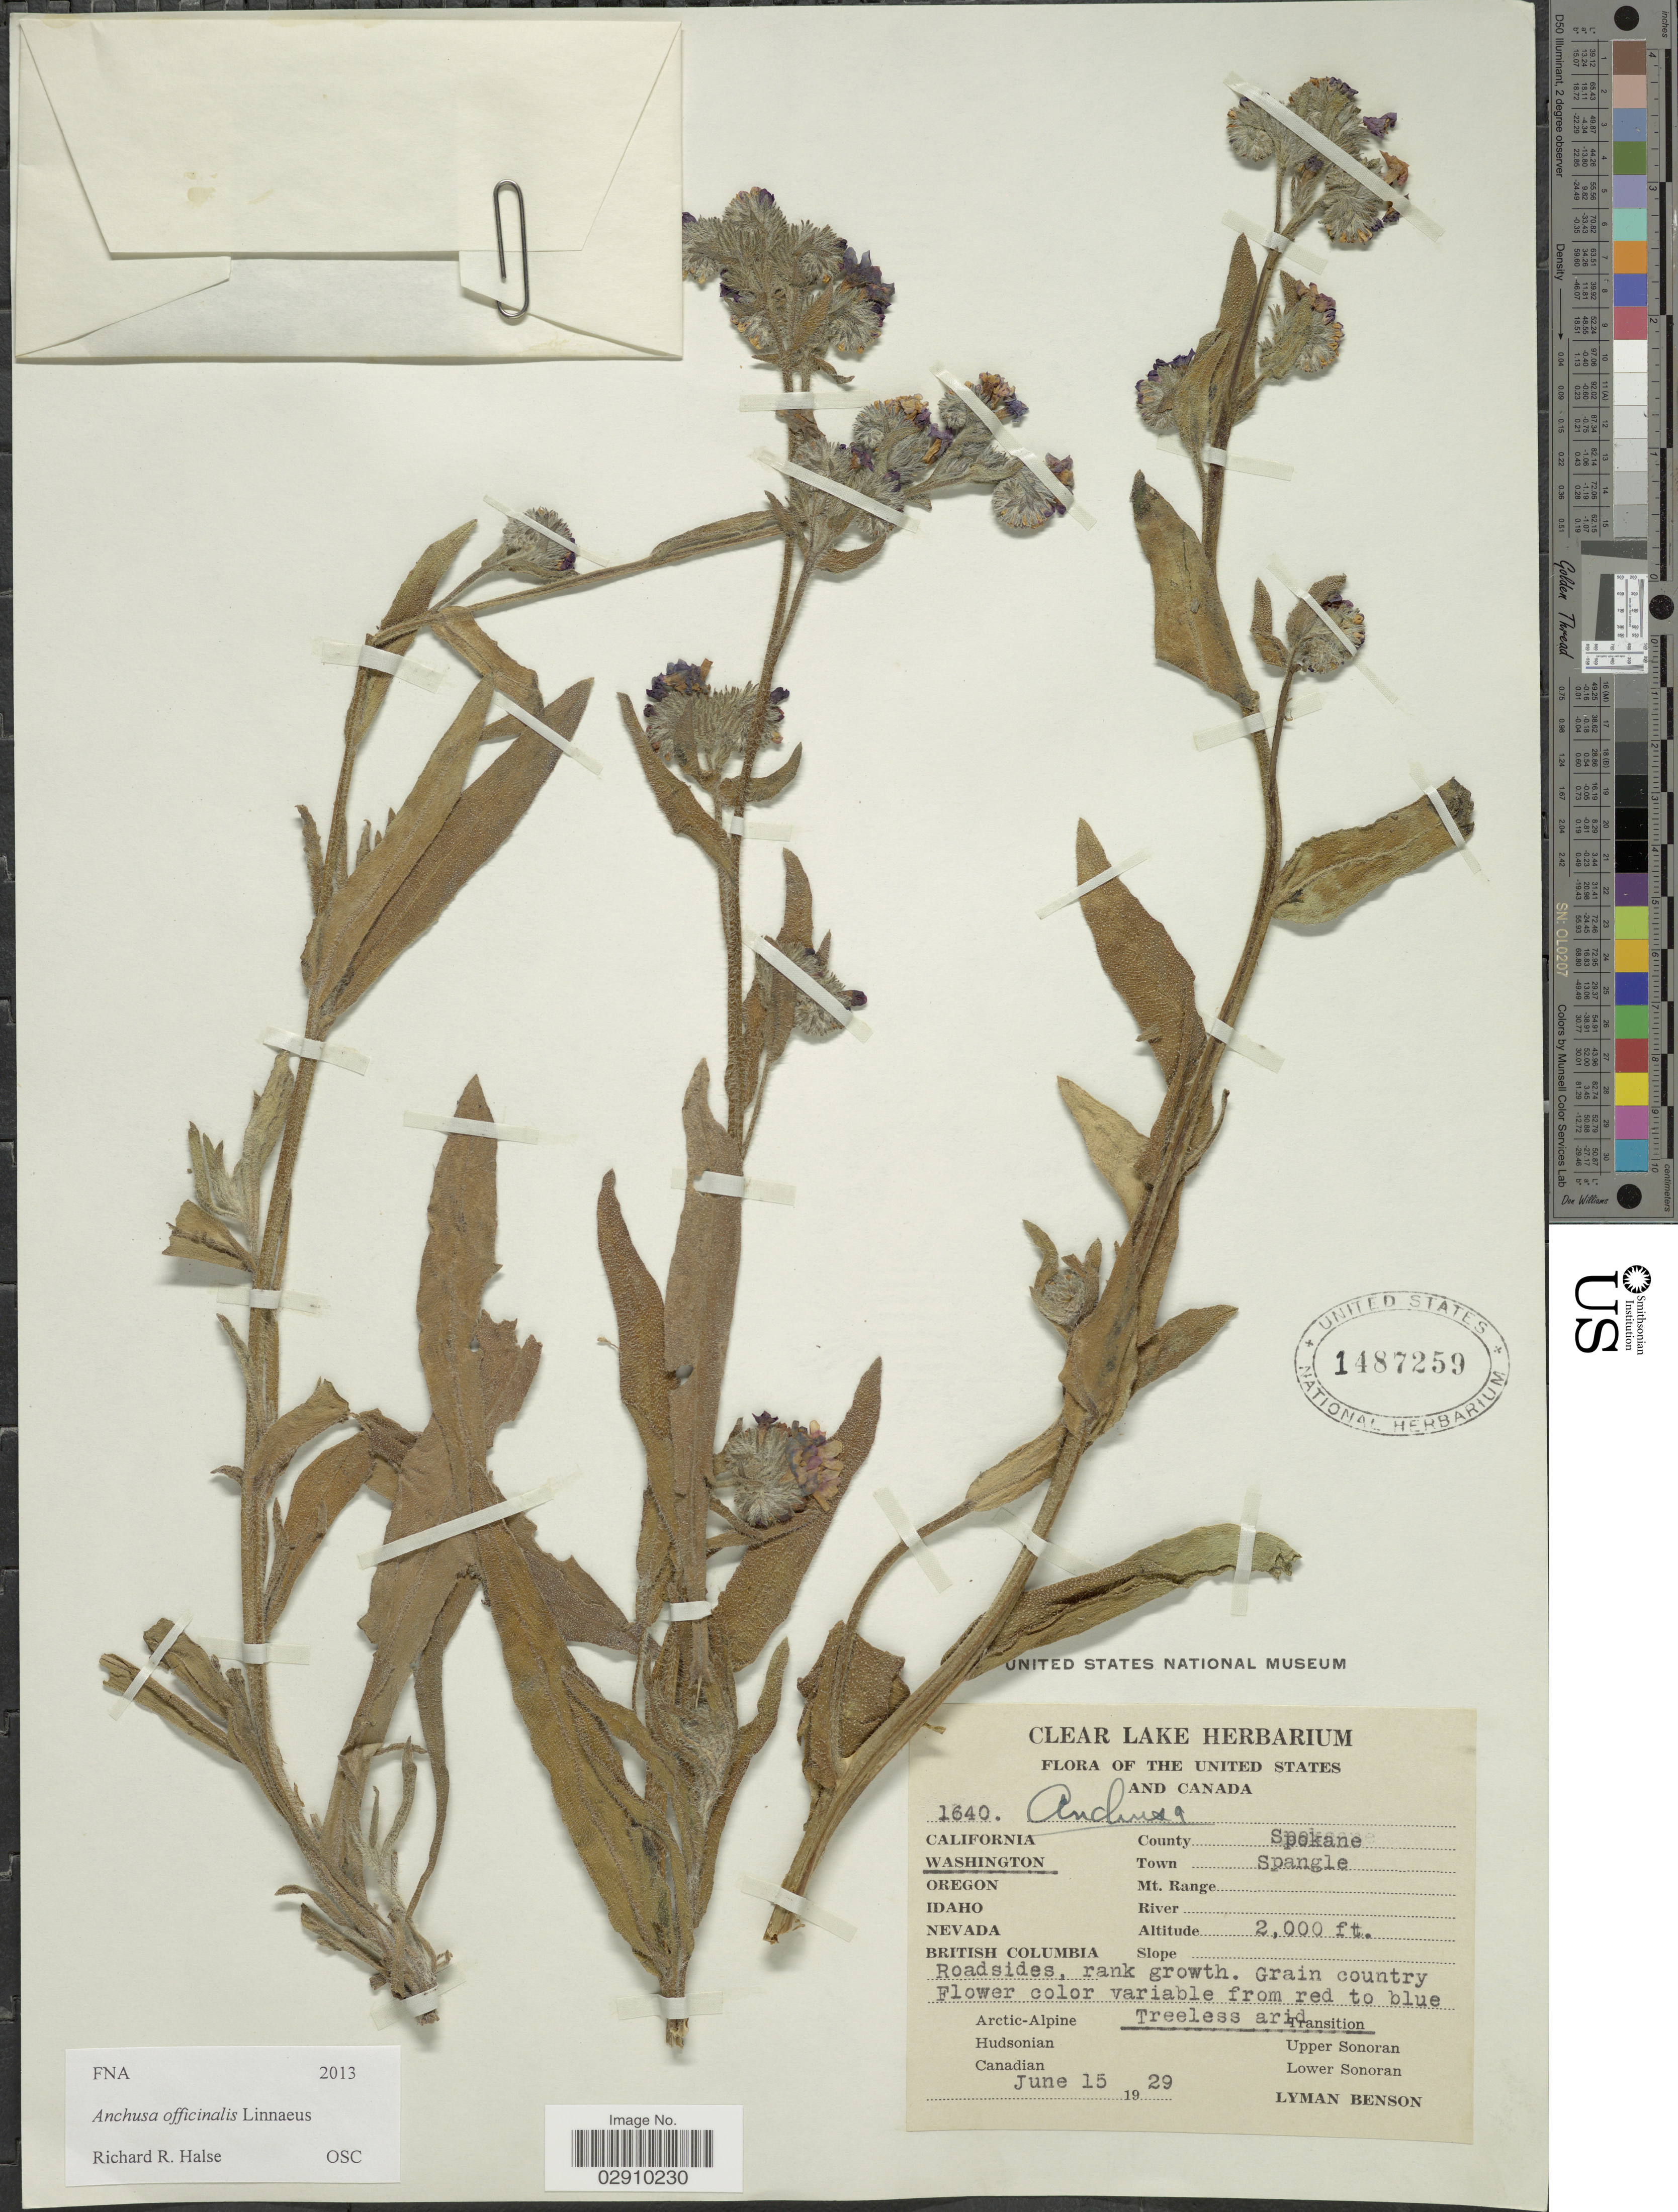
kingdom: Plantae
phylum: Tracheophyta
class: Magnoliopsida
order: Boraginales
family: Boraginaceae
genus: Anchusa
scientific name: Anchusa officinalis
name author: L.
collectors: L. D. Benson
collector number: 1640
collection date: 1929-06-15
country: United States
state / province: Washington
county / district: Spokane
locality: County Spokane, Town Spangle.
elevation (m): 610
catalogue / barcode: US 1487259